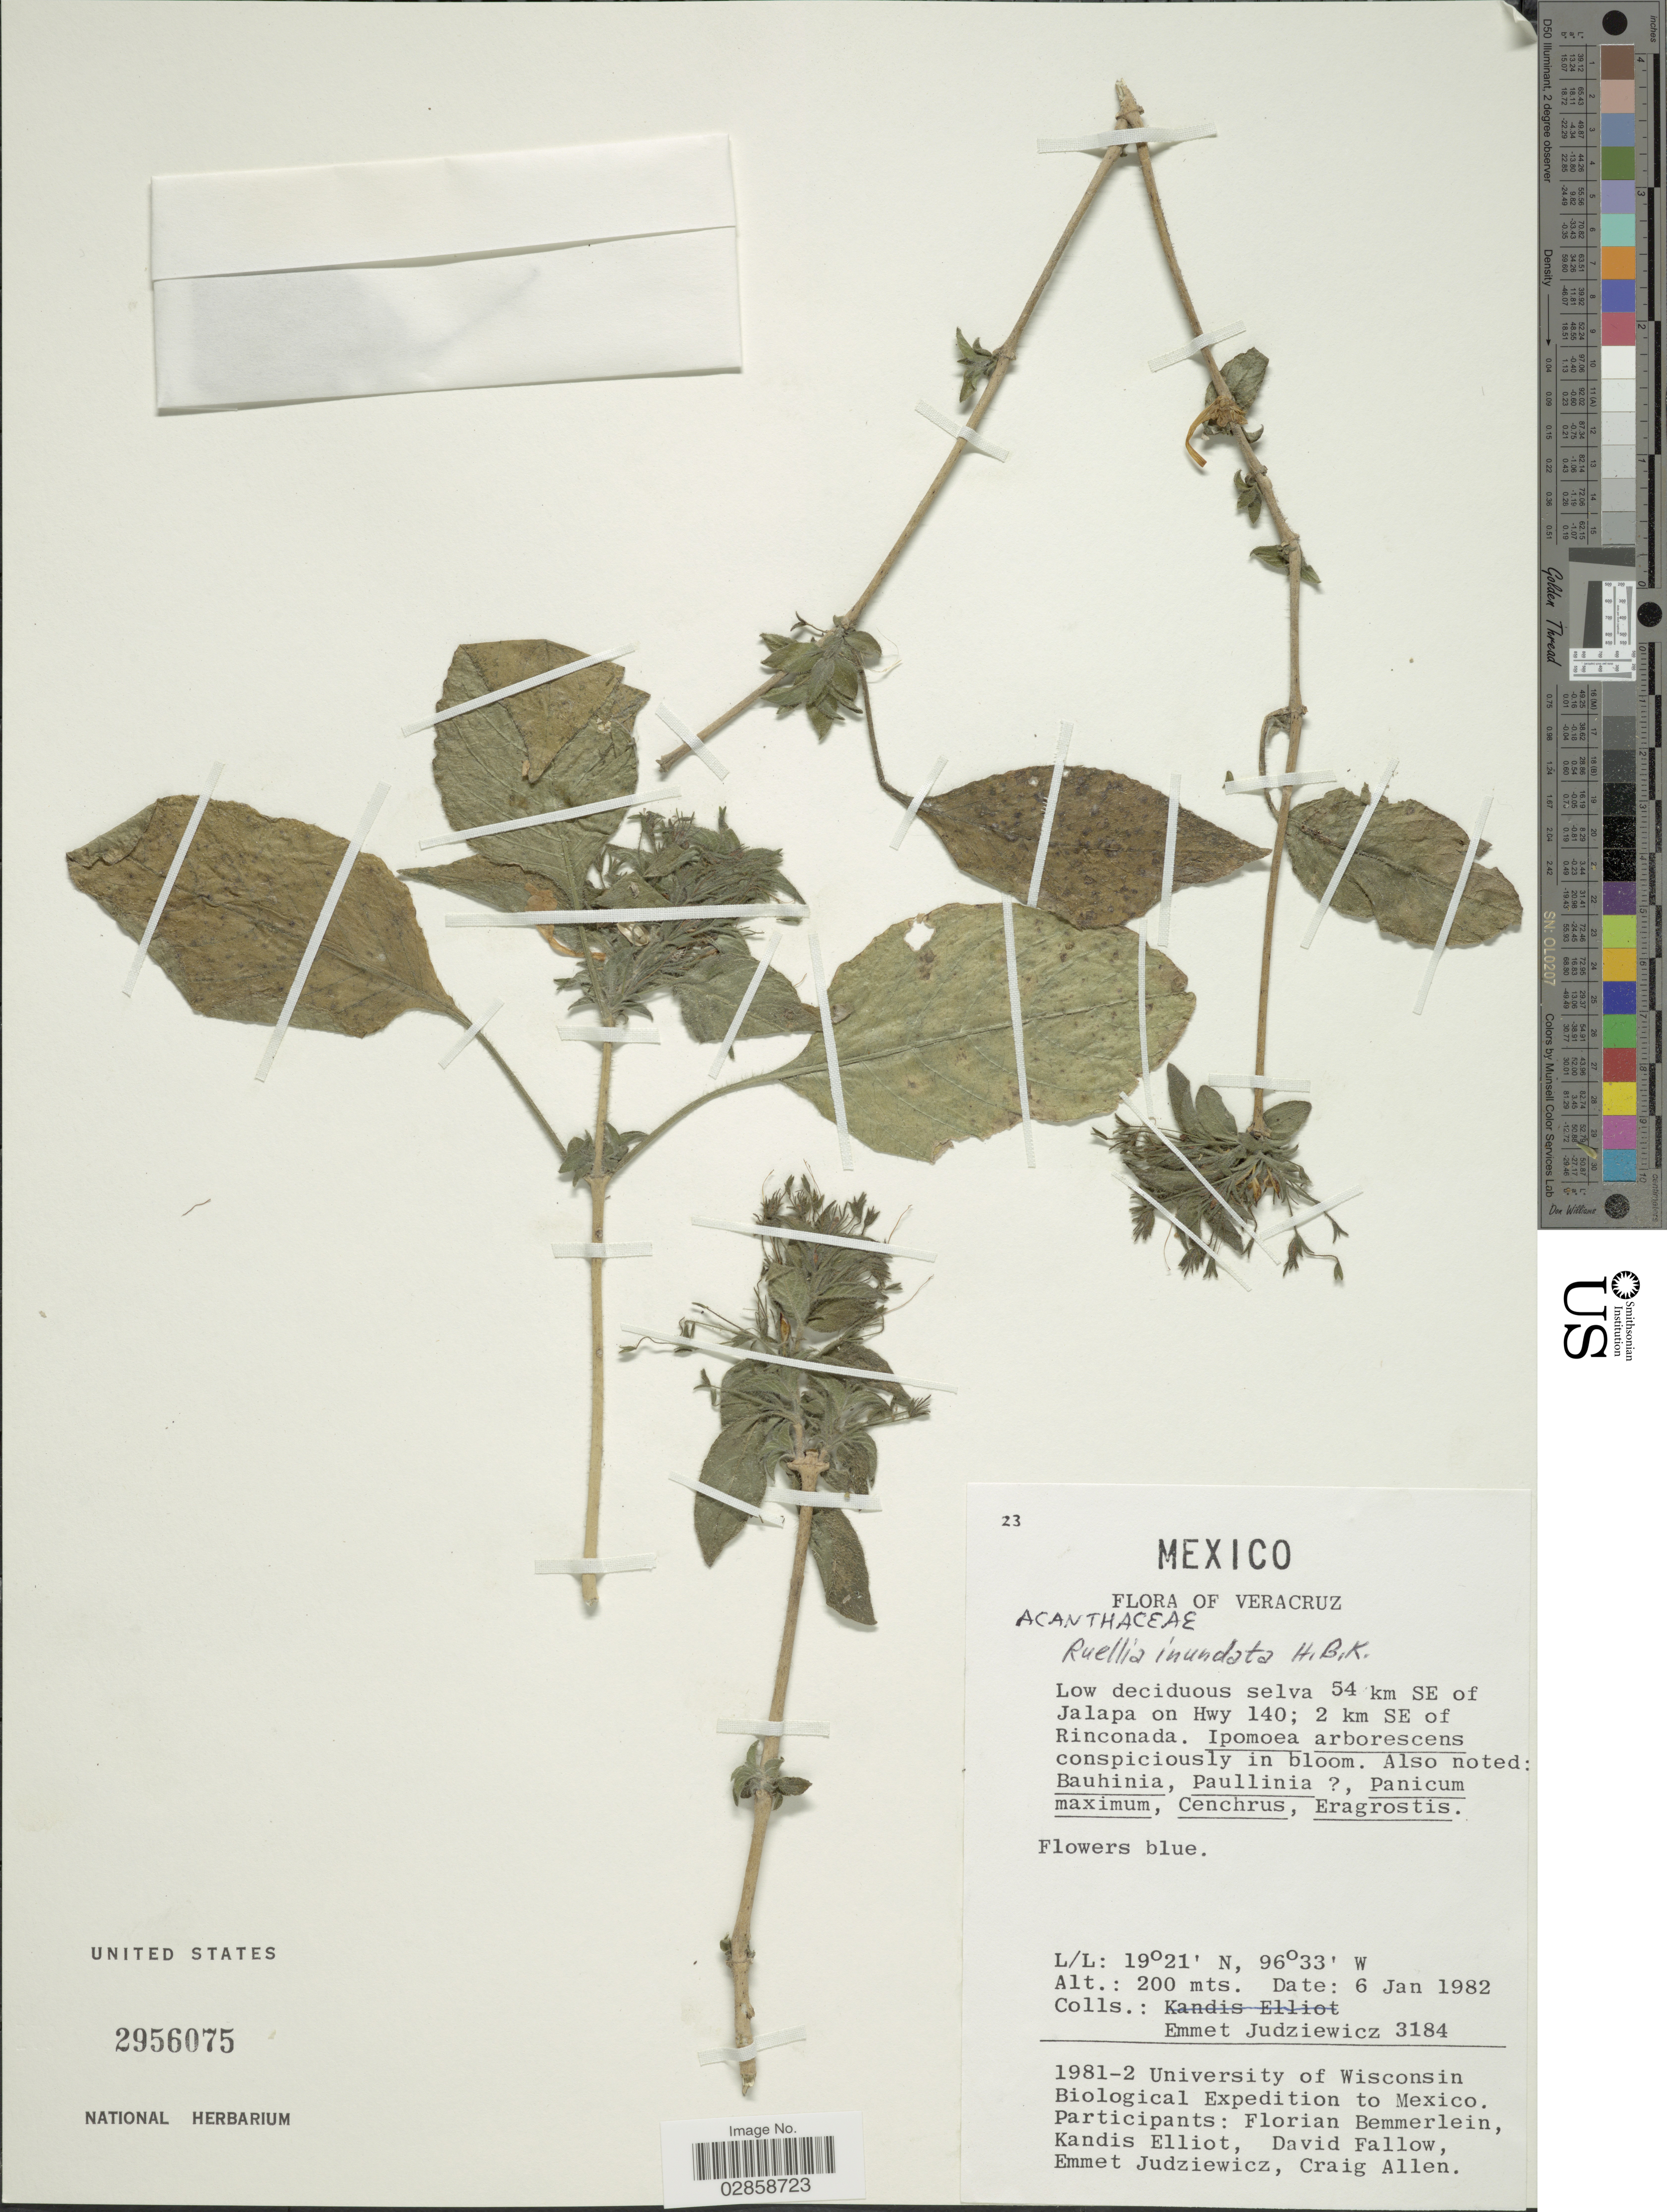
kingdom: Plantae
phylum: Tracheophyta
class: Magnoliopsida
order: Lamiales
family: Acanthaceae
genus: Ruellia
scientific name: Ruellia inundata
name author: Kunth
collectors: E. Judziewicz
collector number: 3184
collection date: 1982-01-06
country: Mexico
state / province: Veracruz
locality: Veracruz. 54 km SE of Jalapa on Hwy 140; 2 km SE of Rinconada.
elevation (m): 200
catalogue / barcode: US 2956075